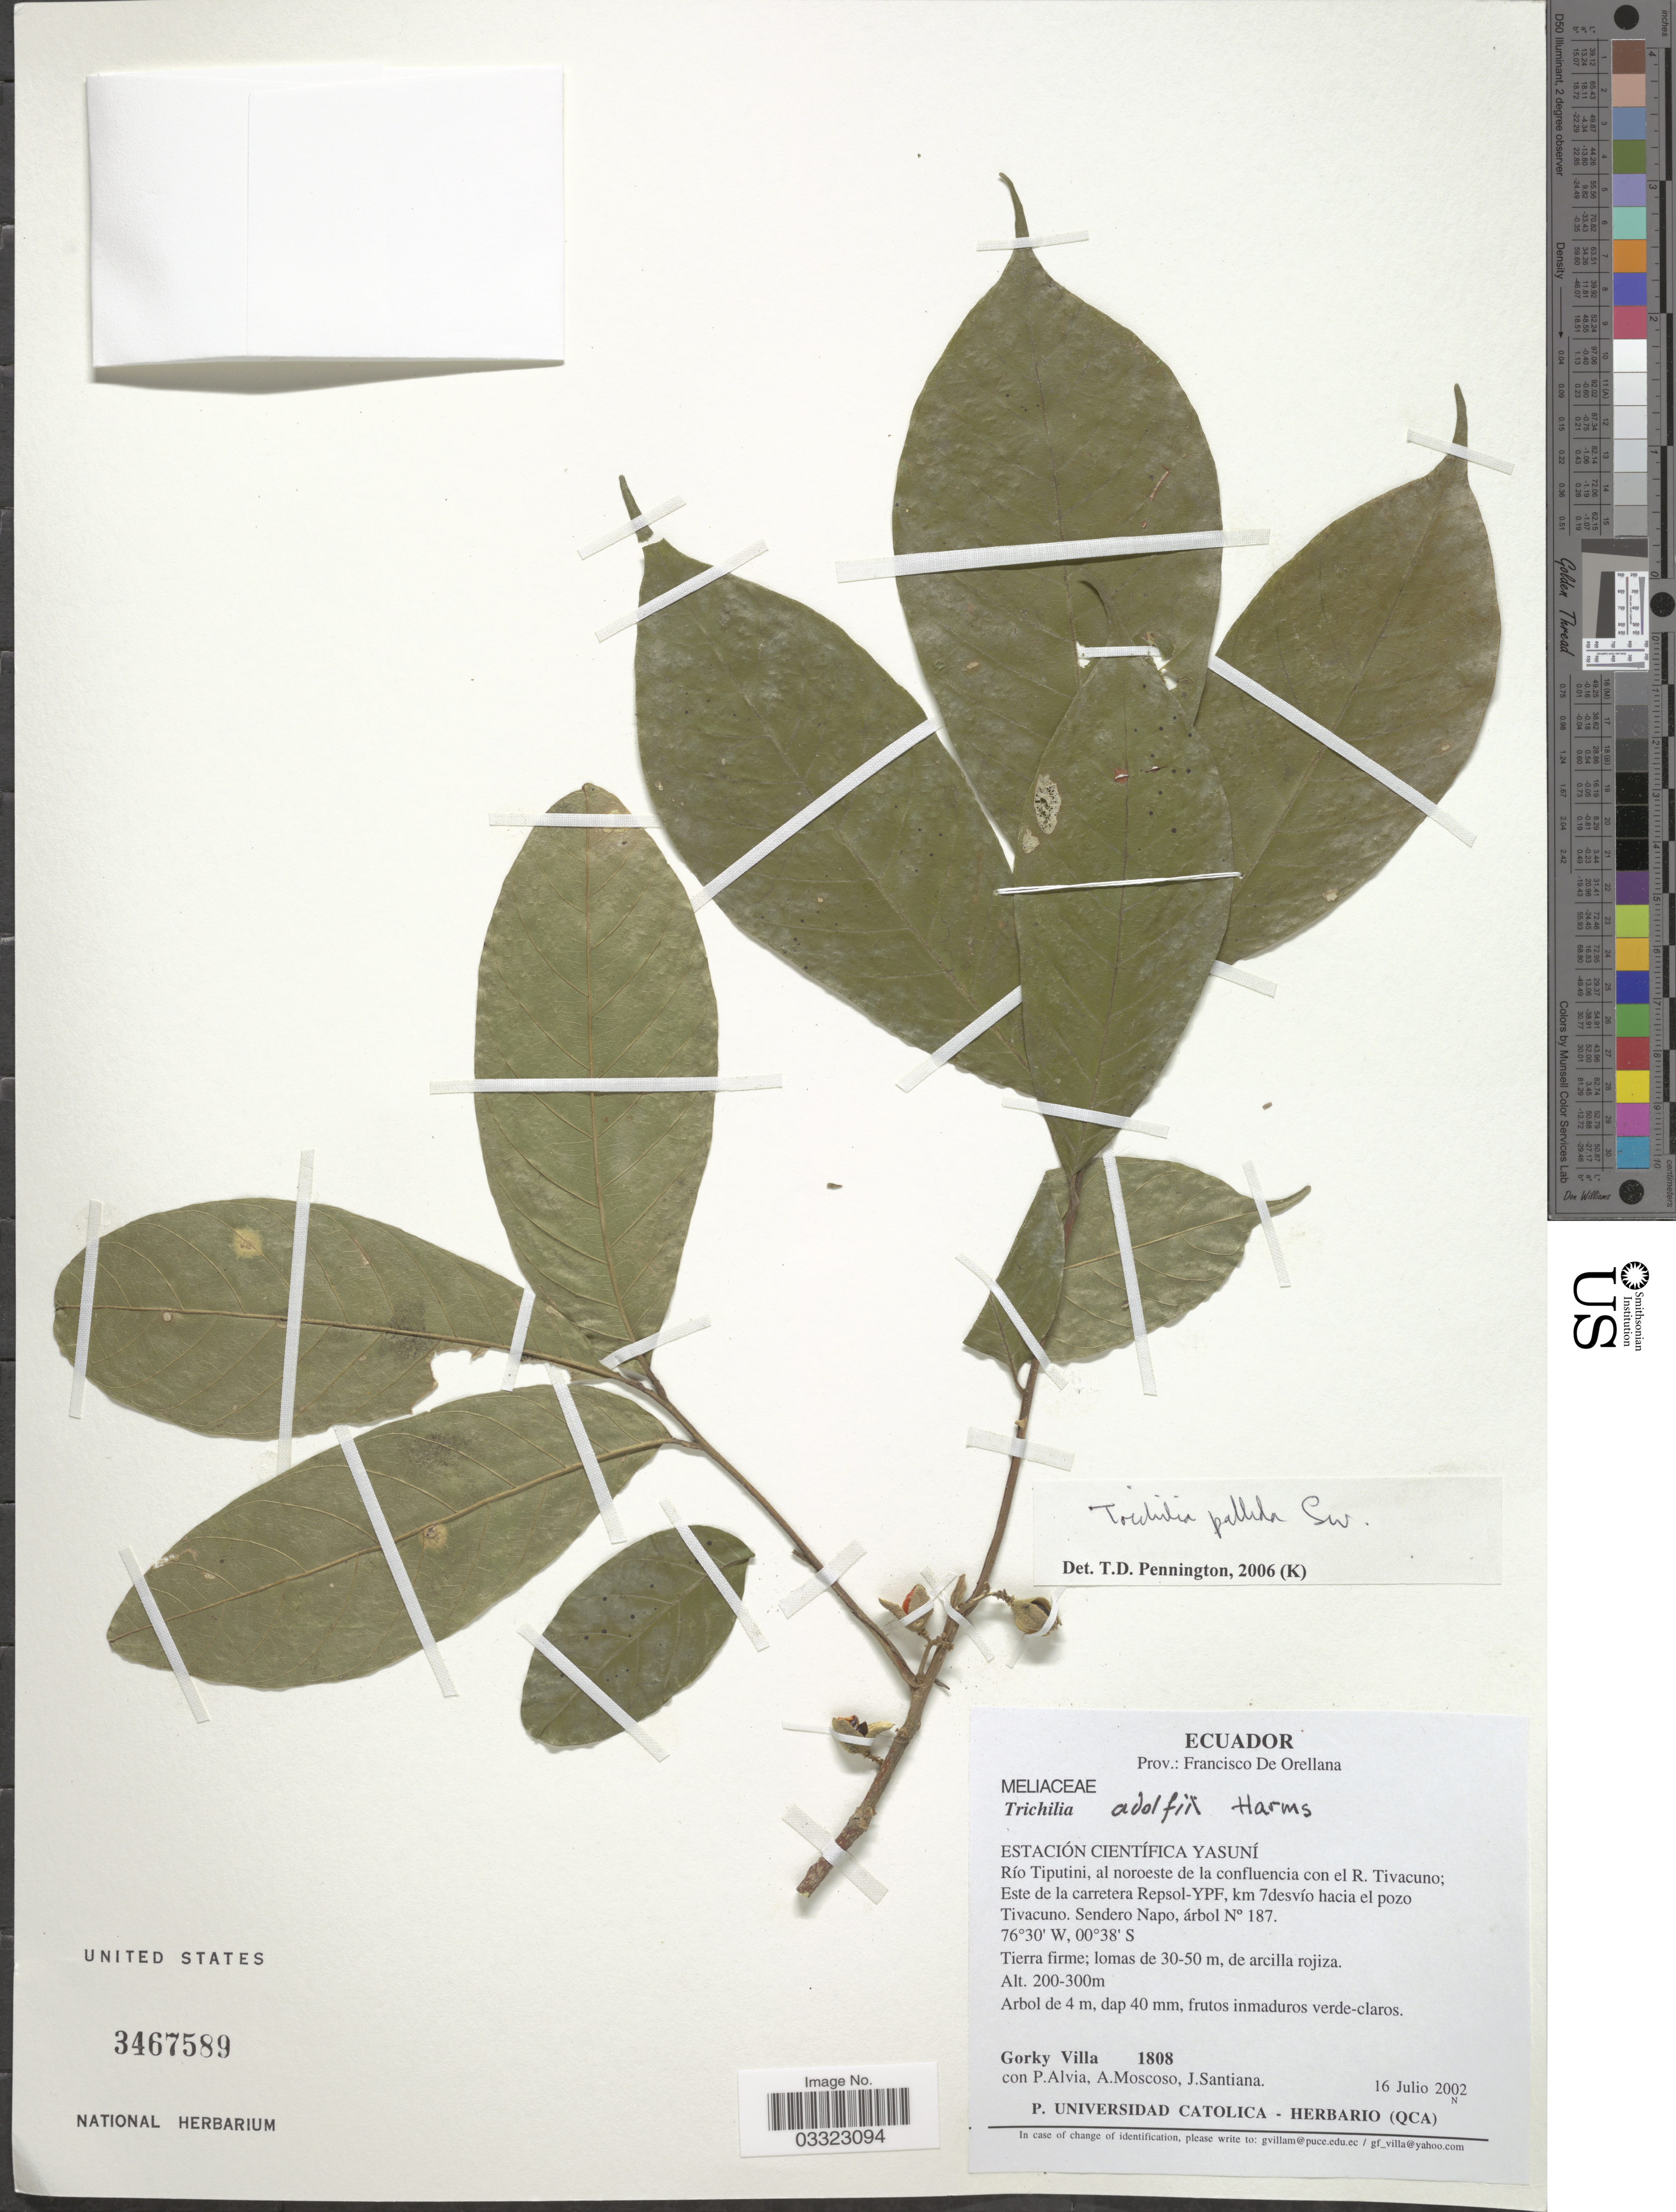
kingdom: Plantae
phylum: Tracheophyta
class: Magnoliopsida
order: Sapindales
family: Meliaceae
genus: Trichilia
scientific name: Trichilia pallida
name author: Sw.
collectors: G. Villa, P. Alvia, A. Moscoso & J. Santiana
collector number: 1808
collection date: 2002-07-16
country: Ecuador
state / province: Orellana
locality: Prov.: Francisco De Orellana, Estación Centífica Yasuní, Río Tiputini, al noroeste de la confluencia con el R. Tivacuno; Este de la carretera Repsol-YPF, km 7 desvío hacia el pozo Tivacuno. Sendero Napo, árbol N° 187.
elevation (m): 200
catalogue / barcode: US 3467589